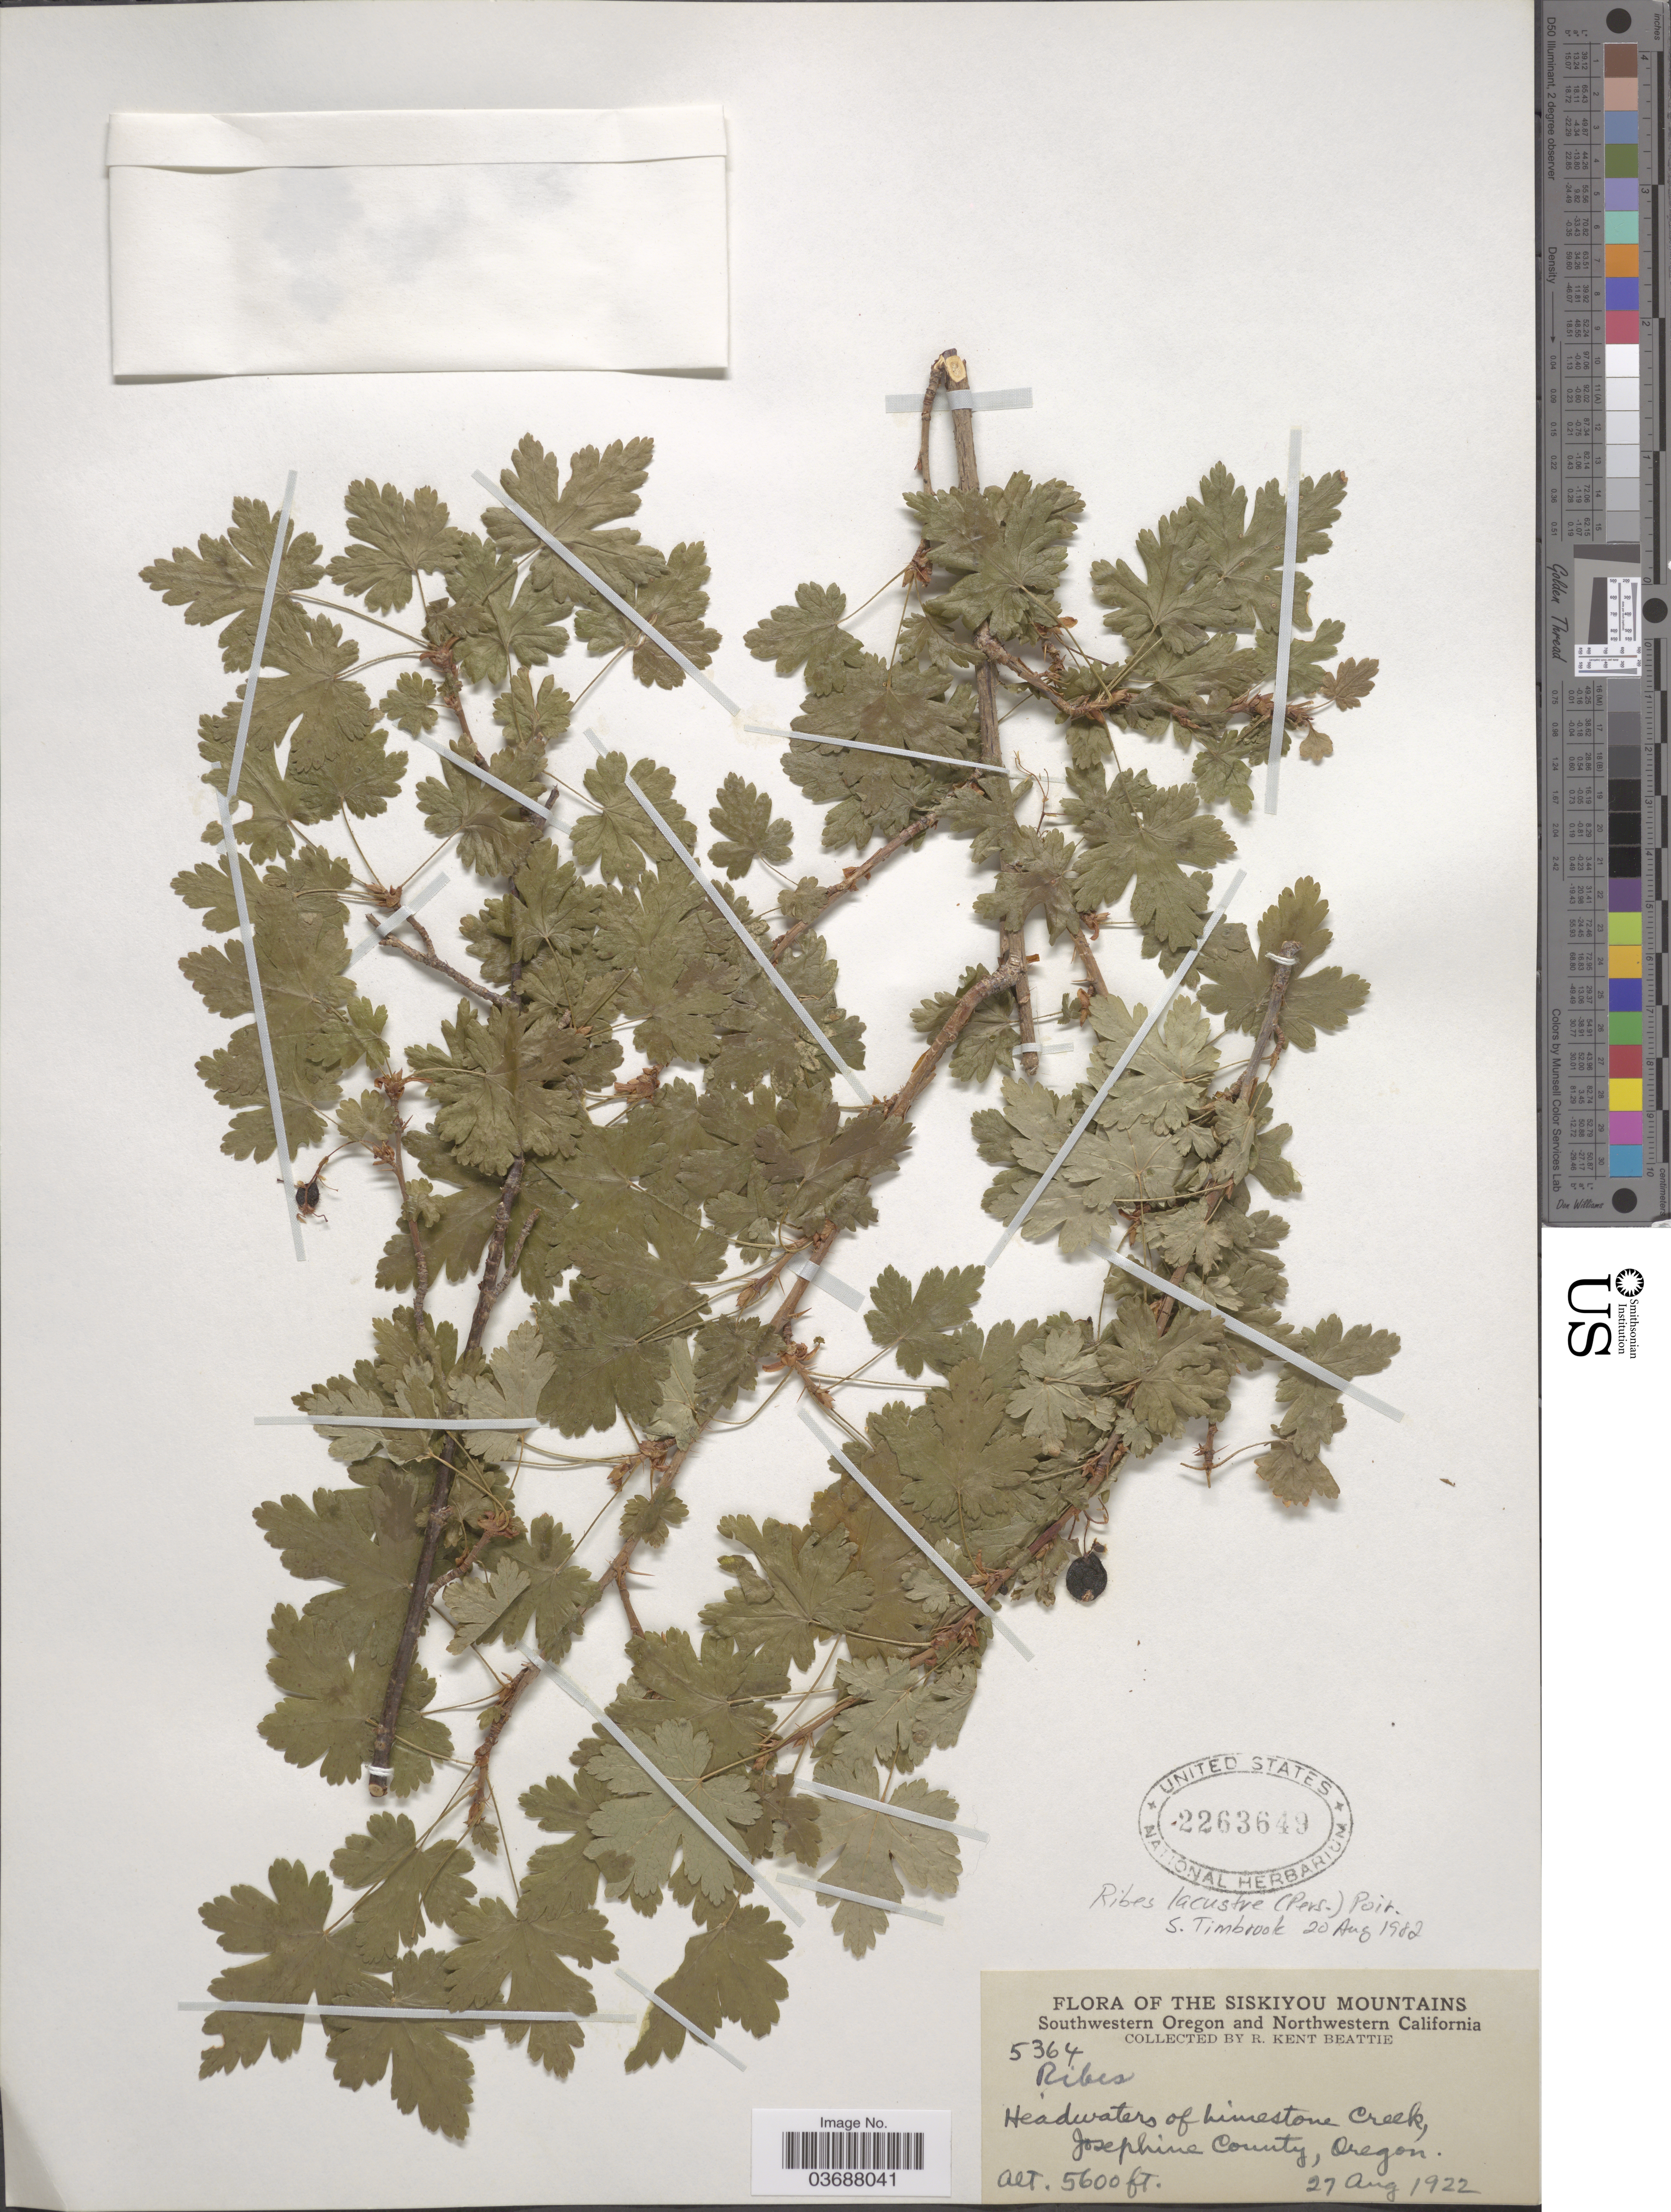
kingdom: Plantae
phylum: Tracheophyta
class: Magnoliopsida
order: Saxifragales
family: Grossulariaceae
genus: Ribes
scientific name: Ribes lacustre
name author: (Pers.) Poir.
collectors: R. K. Beattie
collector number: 5364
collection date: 1922-08-27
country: United States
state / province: Oregon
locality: The Siskiyou Mountains. Southwestern Oregon. Headwaters of Limestone Creek, Josephine County.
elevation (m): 1707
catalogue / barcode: US 2263649